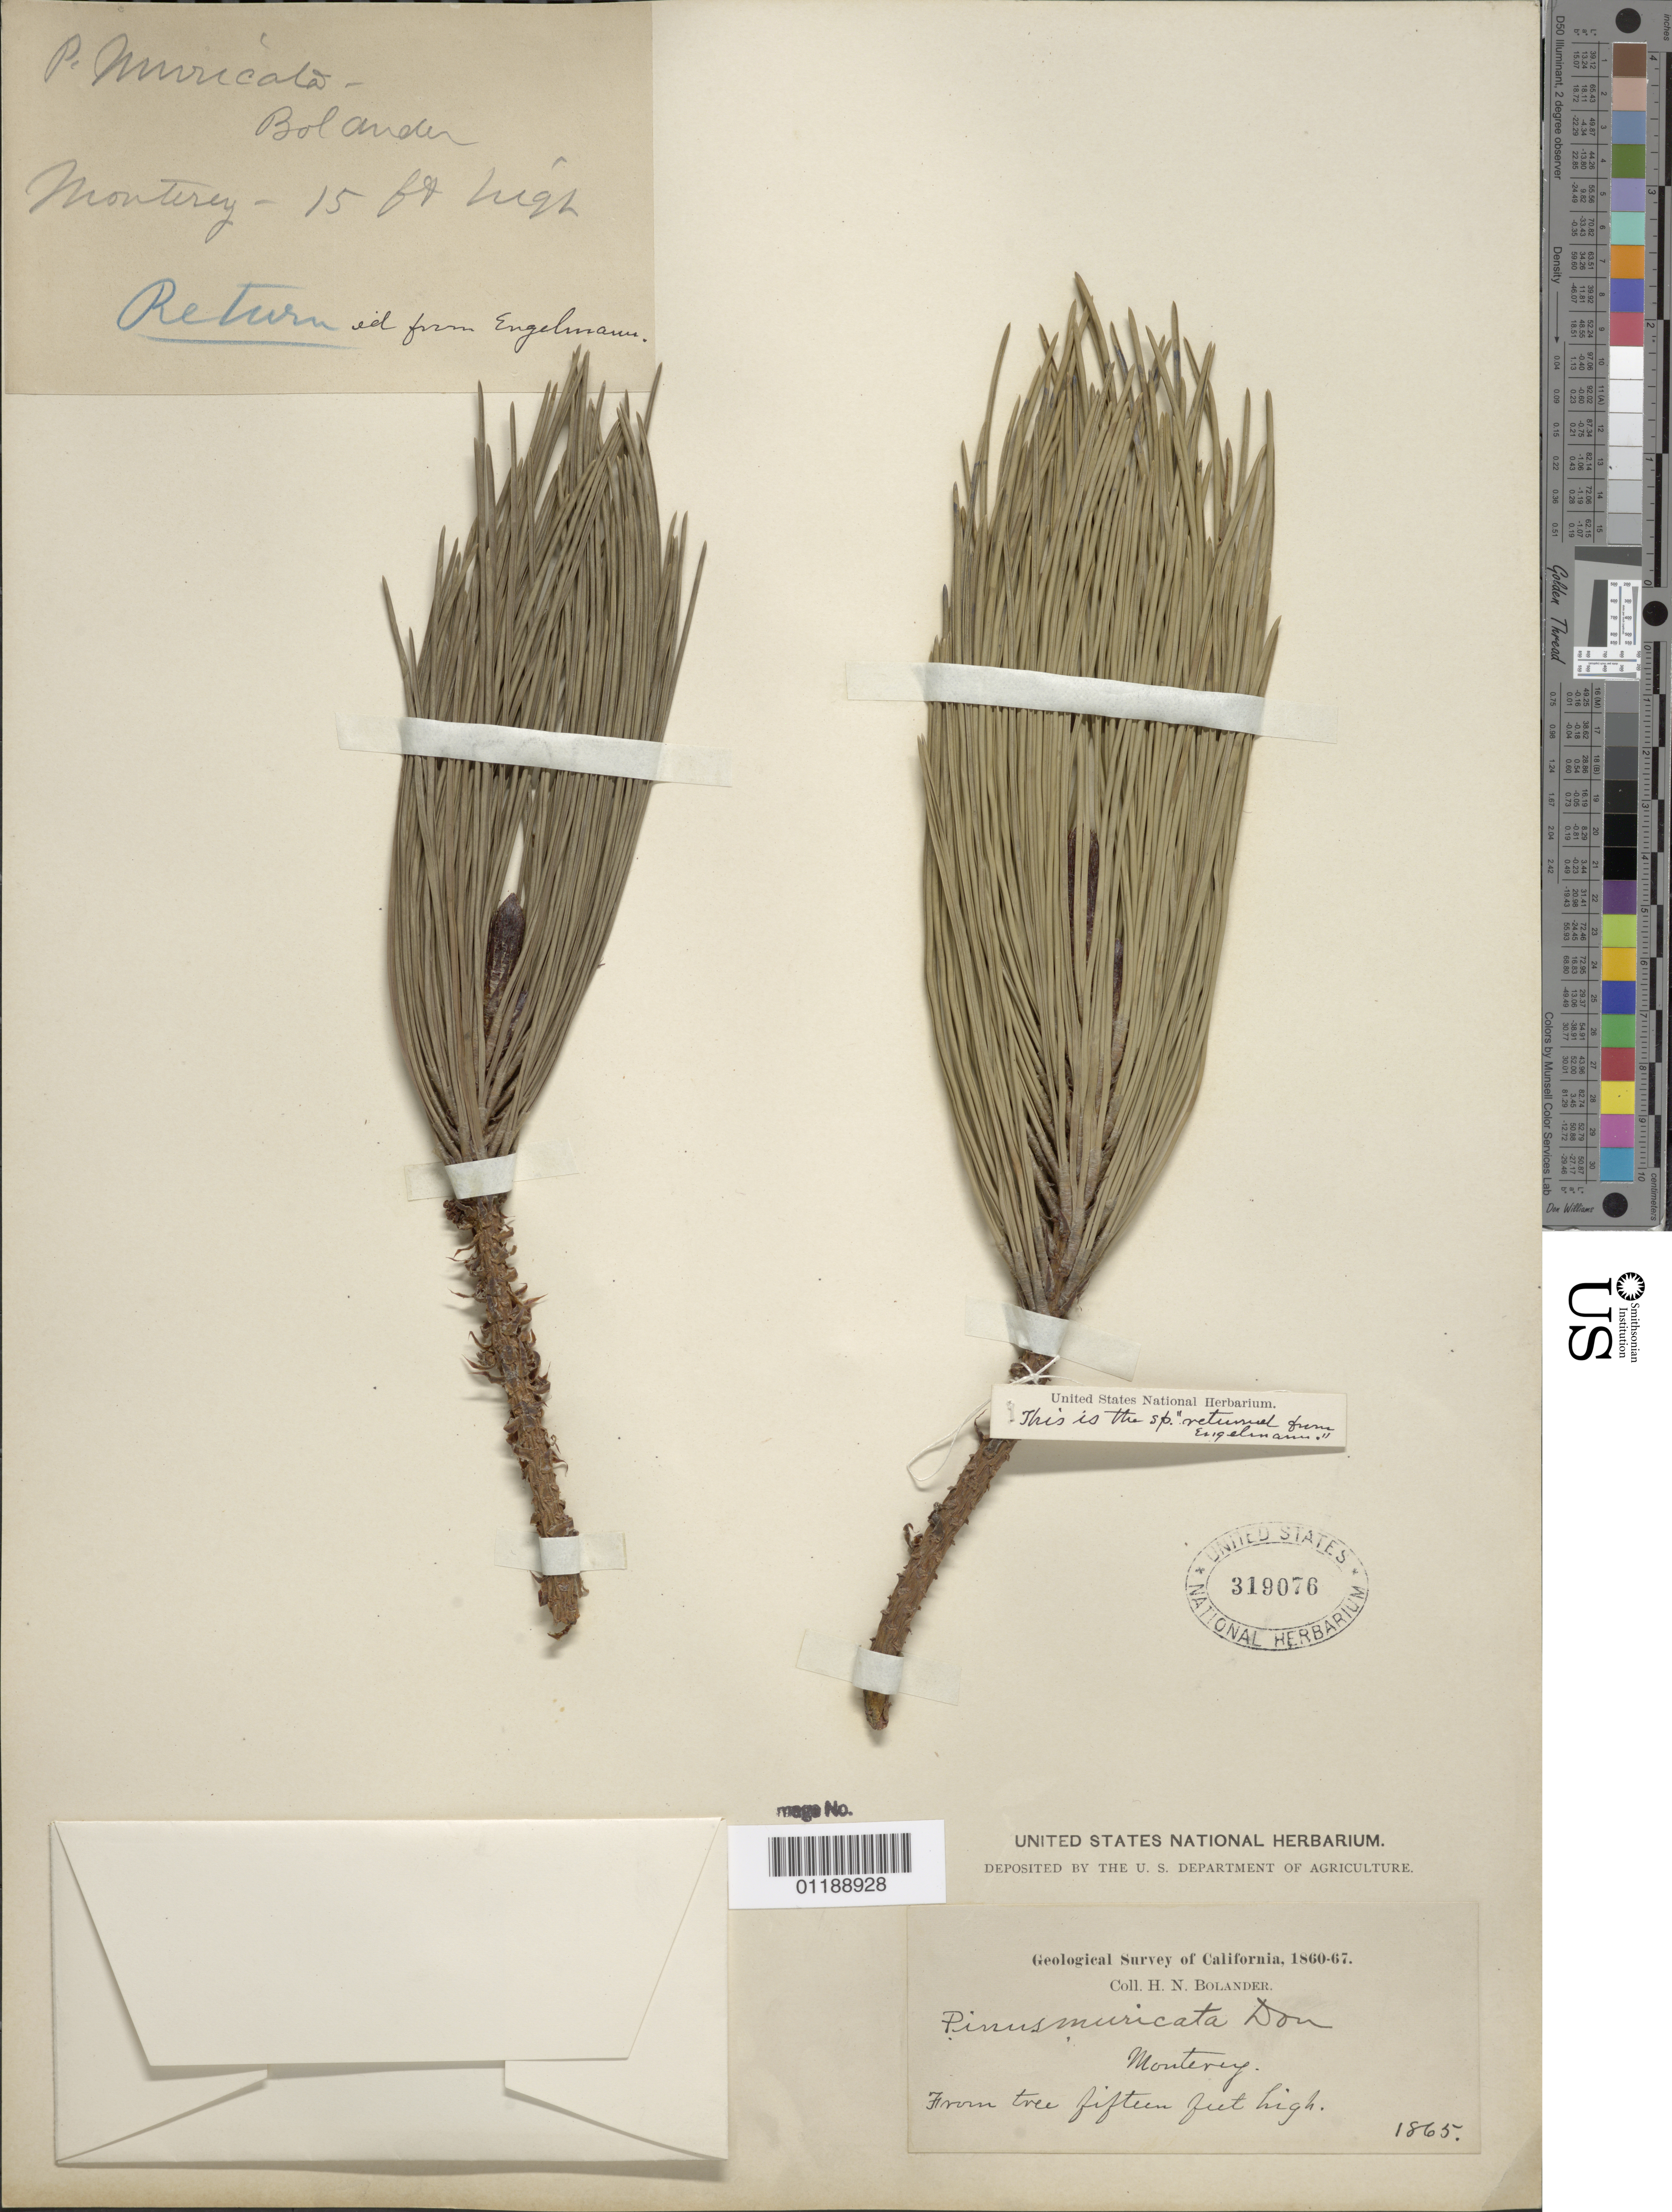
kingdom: Plantae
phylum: Tracheophyta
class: Pinopsida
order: Pinales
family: Pinaceae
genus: Pinus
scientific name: Pinus muricata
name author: D. Don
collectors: H. Bolander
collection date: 1865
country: United States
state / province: California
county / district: Monterey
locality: Monterey.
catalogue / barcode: US 319076